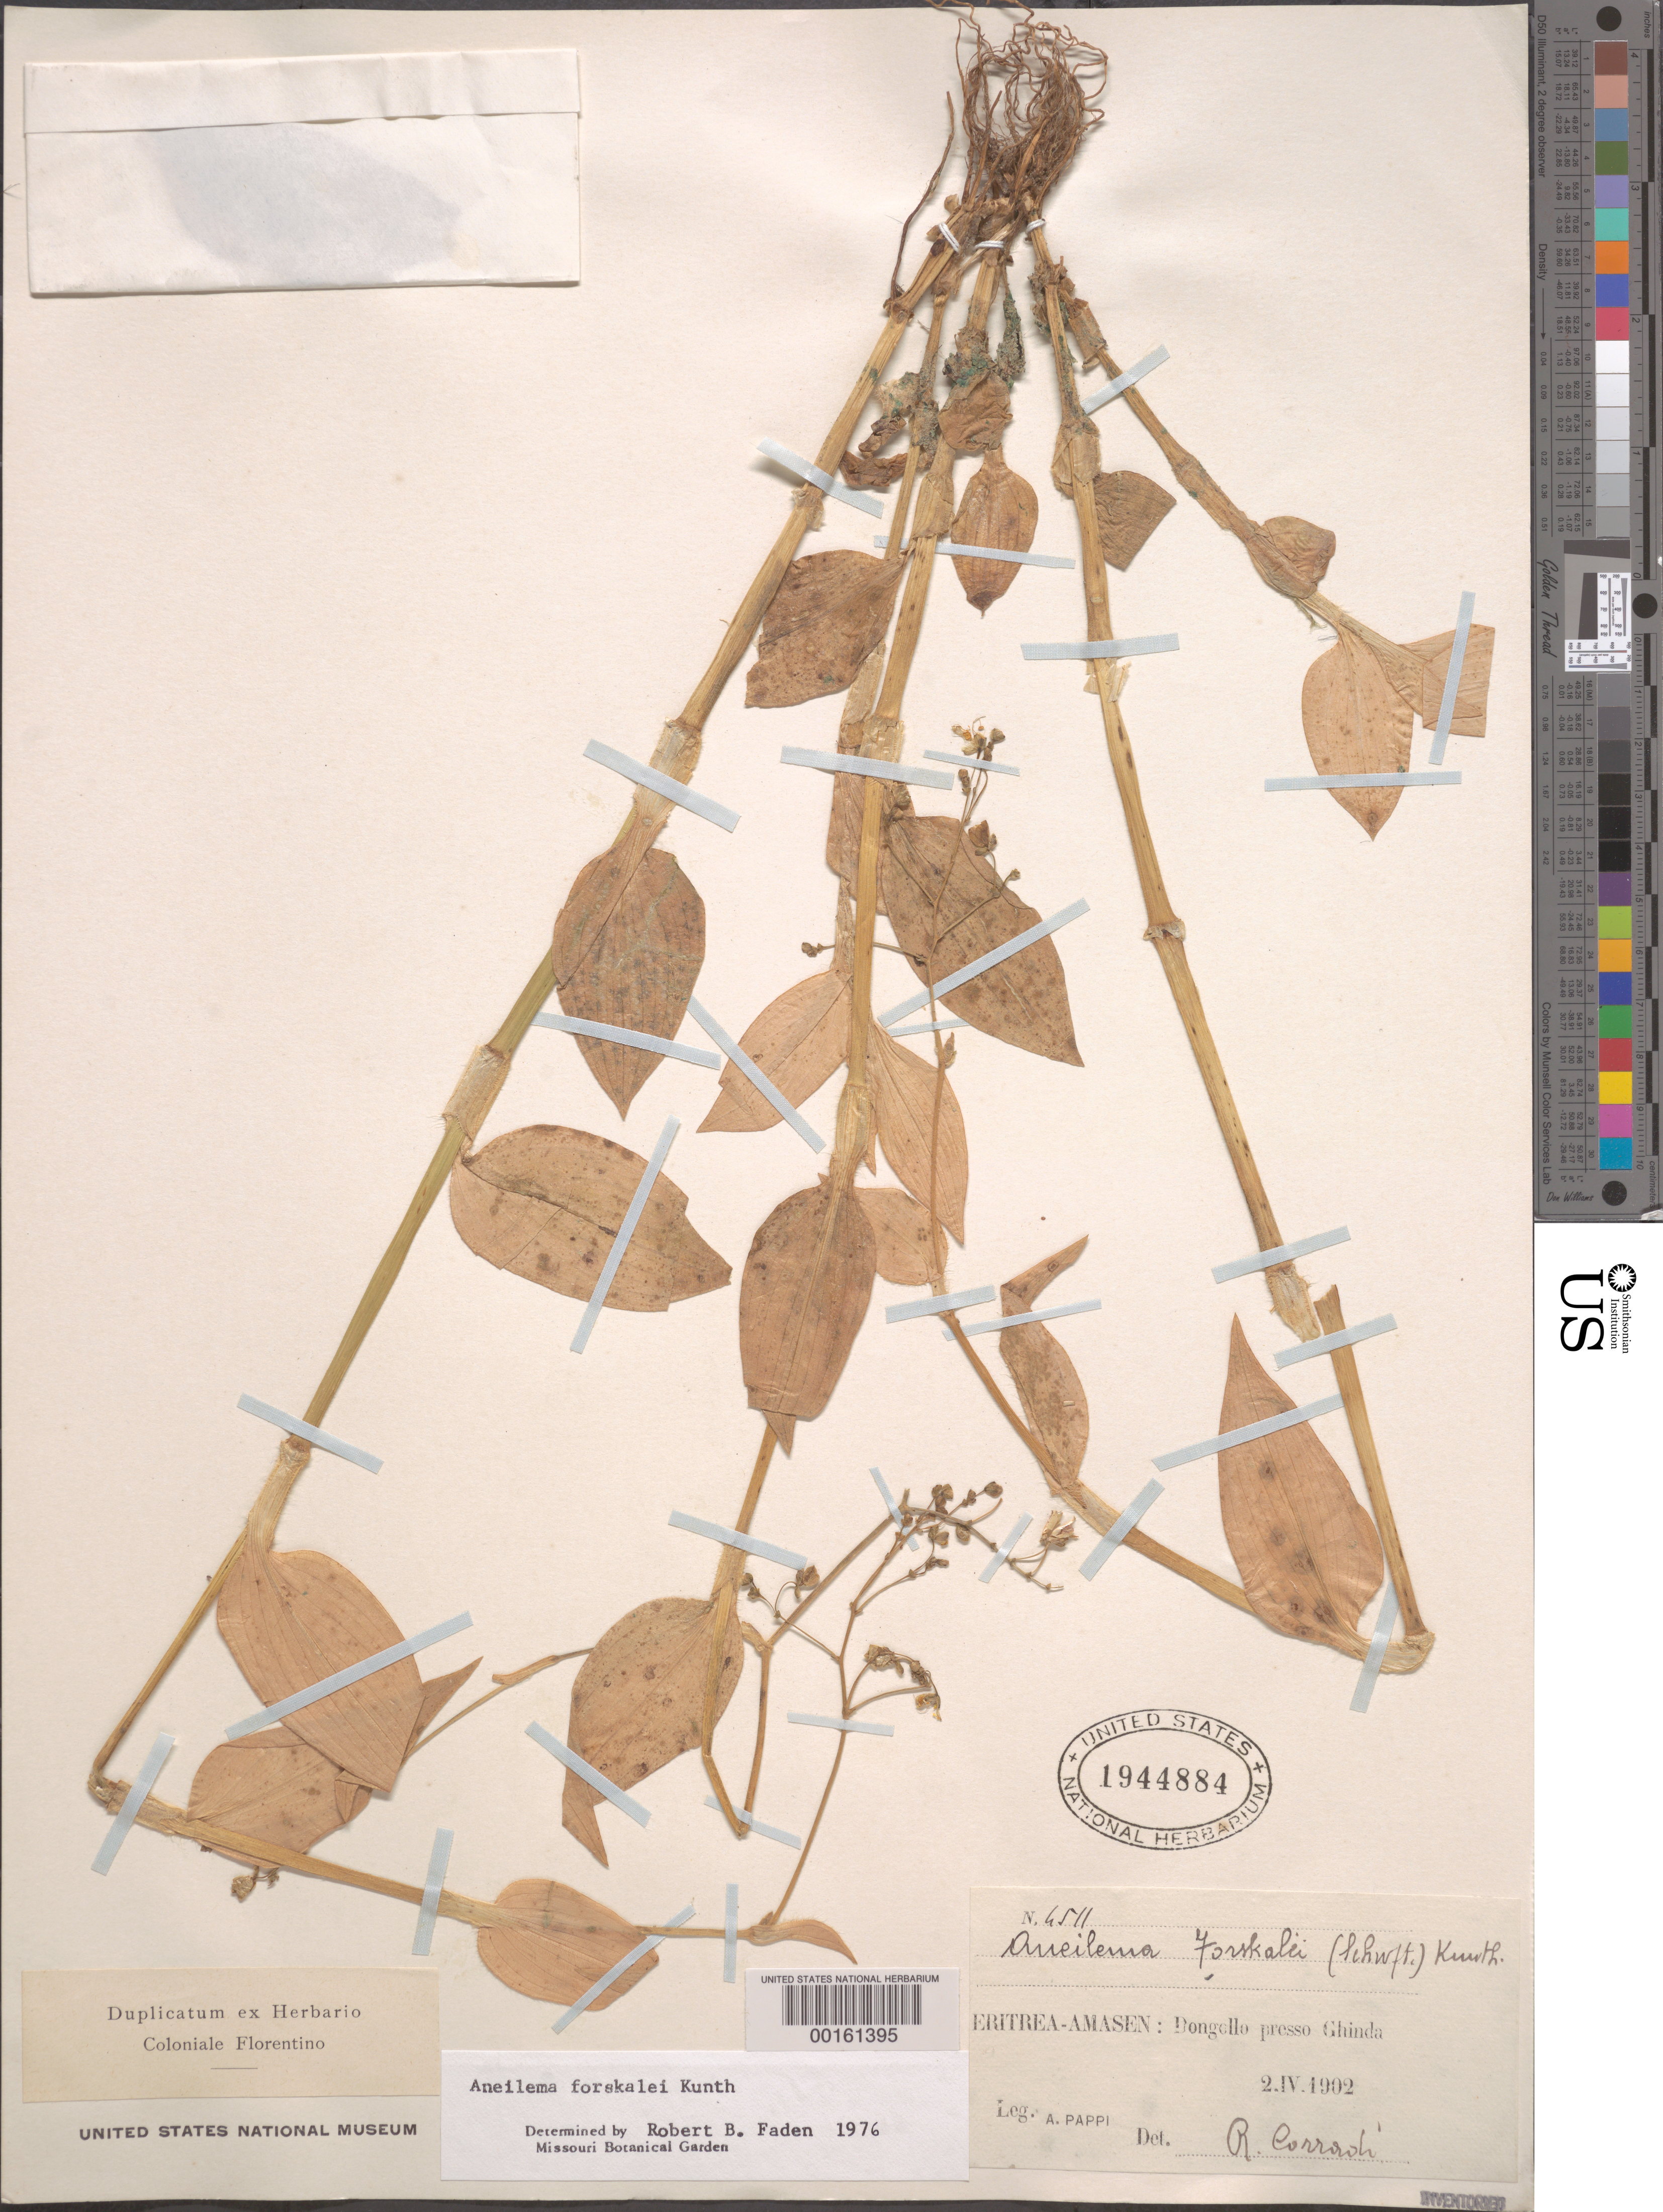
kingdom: Plantae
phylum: Tracheophyta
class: Liliopsida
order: Commelinales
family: Commelinaceae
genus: Aneilema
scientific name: Aneilema forskalii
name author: Kunth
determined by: Faden, Robert B., (US), Smithsonian Institution - National Museum of Natural History (UNITED STATES)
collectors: A. Pappi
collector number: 6511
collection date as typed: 02 Apr 1902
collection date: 1902-04-02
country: Eritrea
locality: Dongello, enar ghinda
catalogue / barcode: US 1944884